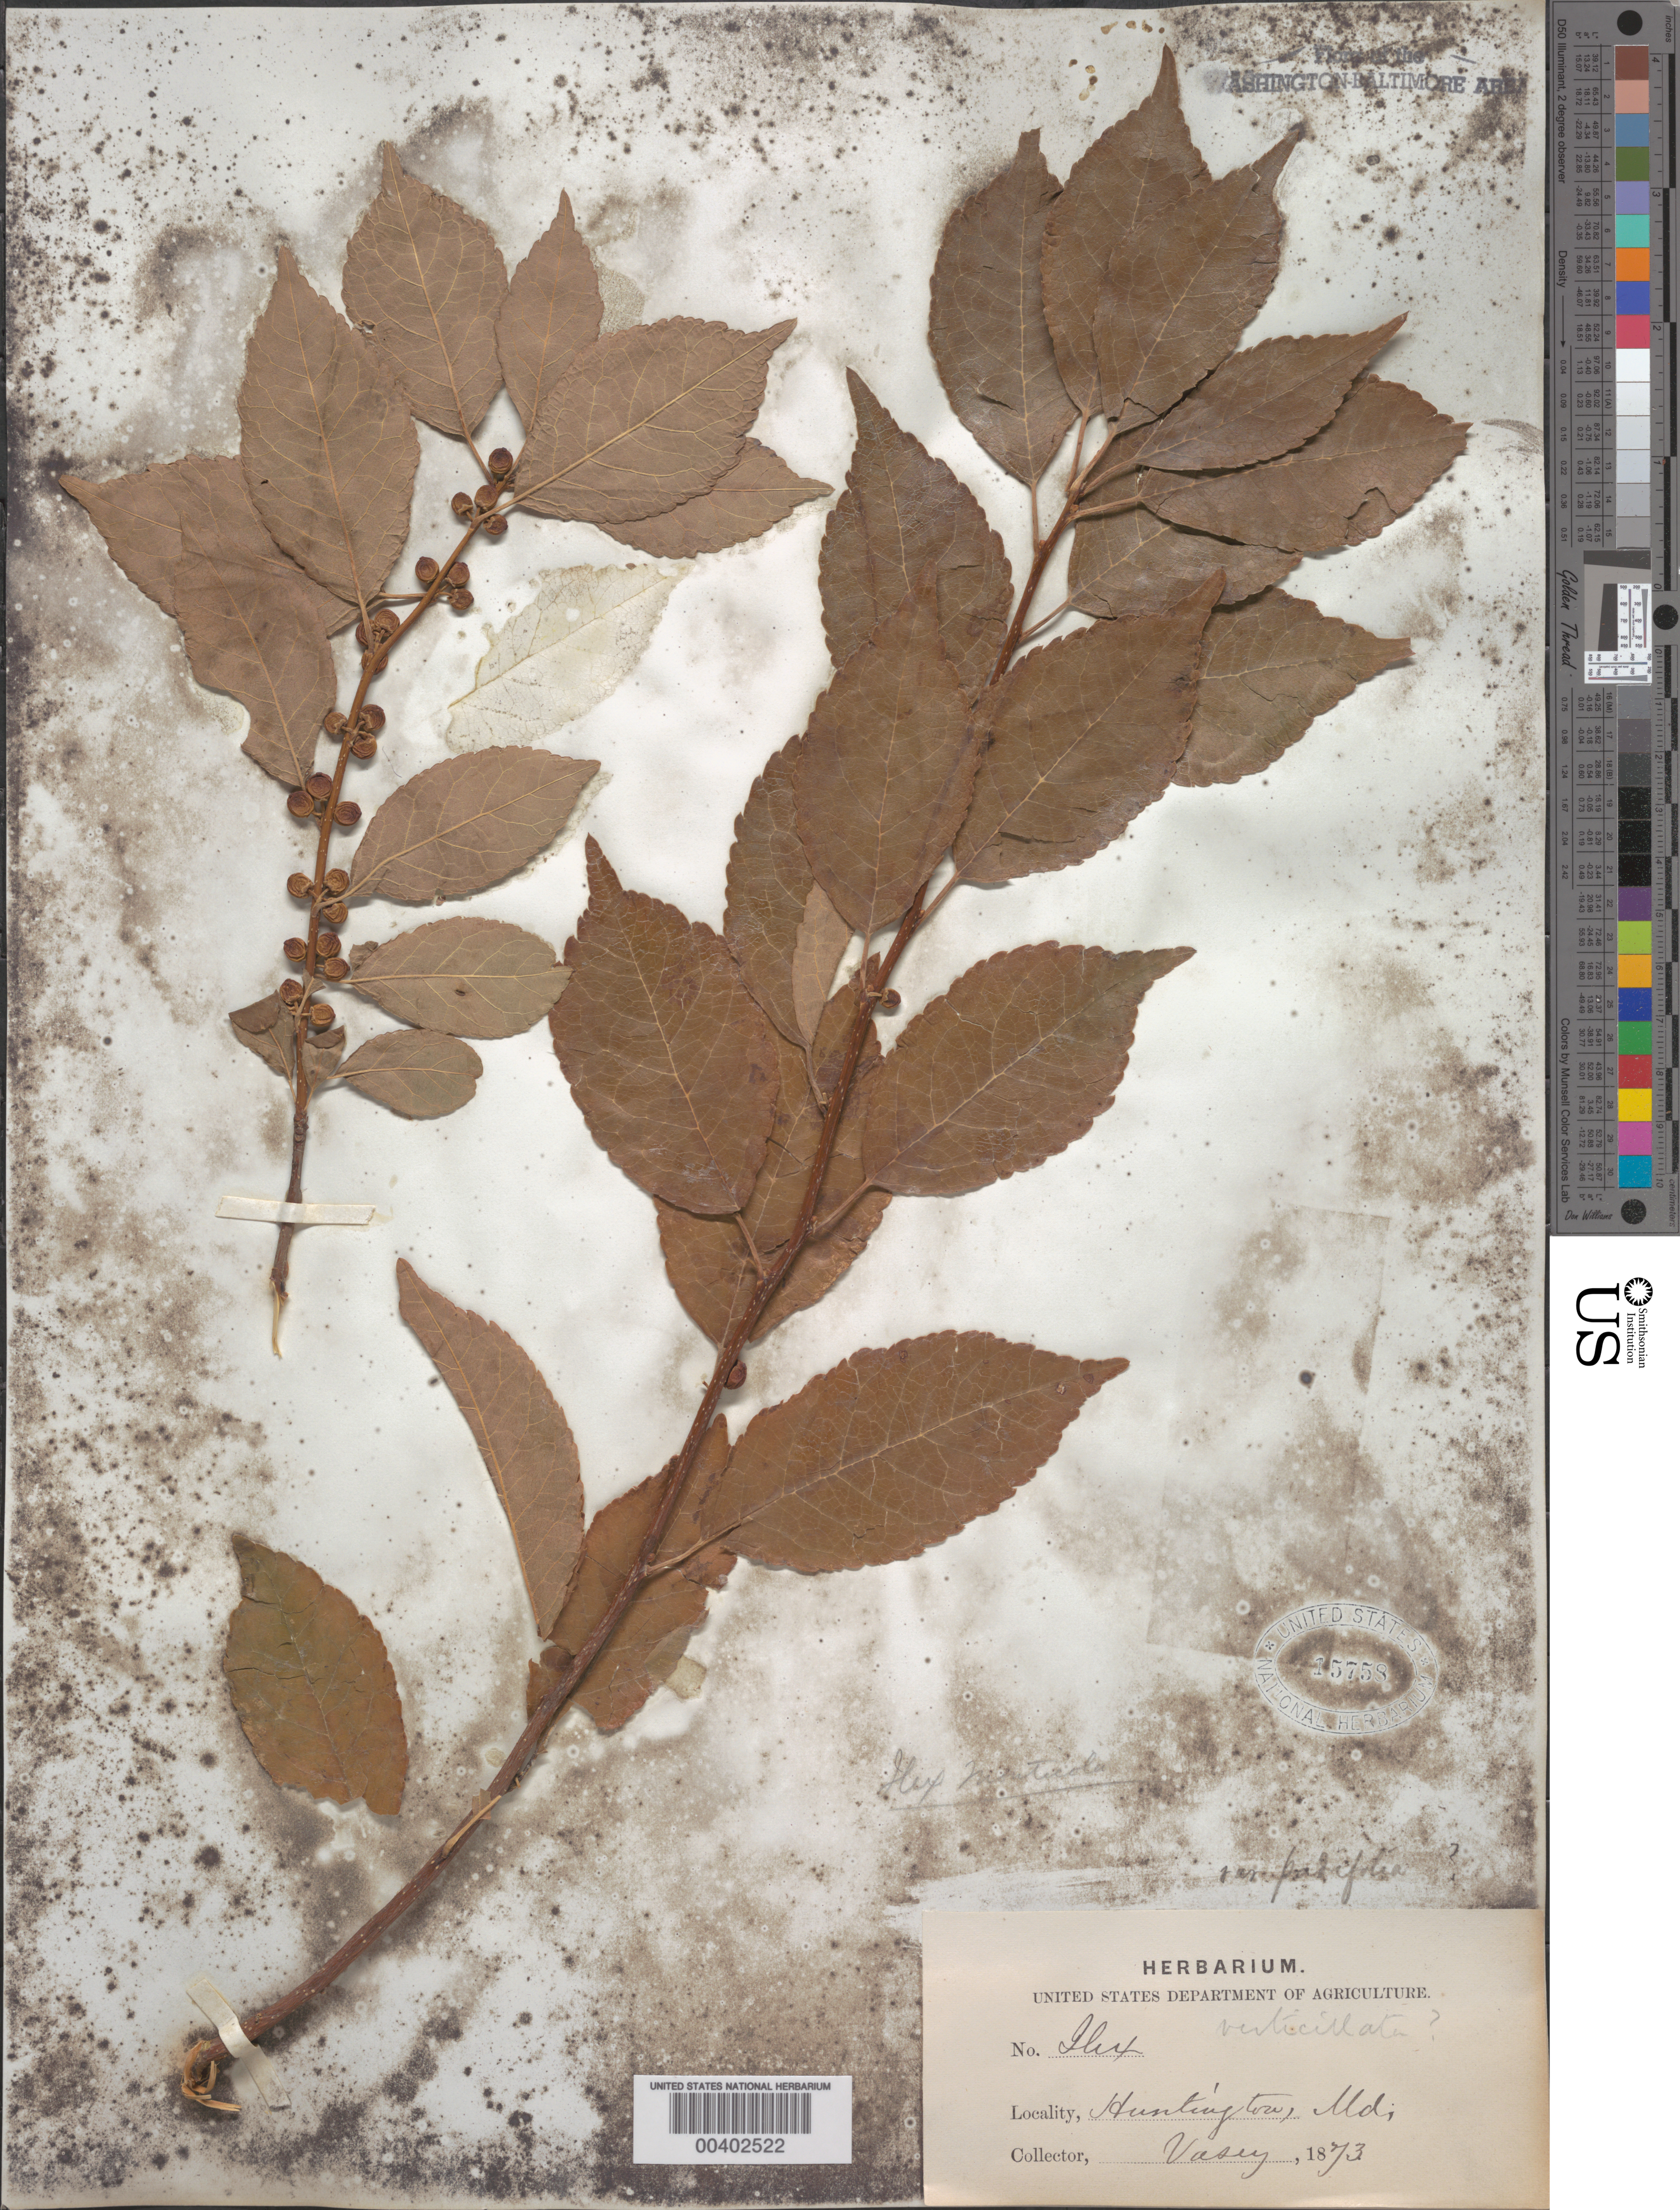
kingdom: Plantae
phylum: Tracheophyta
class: Magnoliopsida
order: Aquifoliales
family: Aquifoliaceae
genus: Ilex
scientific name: Ilex verticillata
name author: (L.) A. Gray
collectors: G. Vasey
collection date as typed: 18 Jun 1873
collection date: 1873-06-18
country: United States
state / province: Maryland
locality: Huntington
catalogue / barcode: US 15758